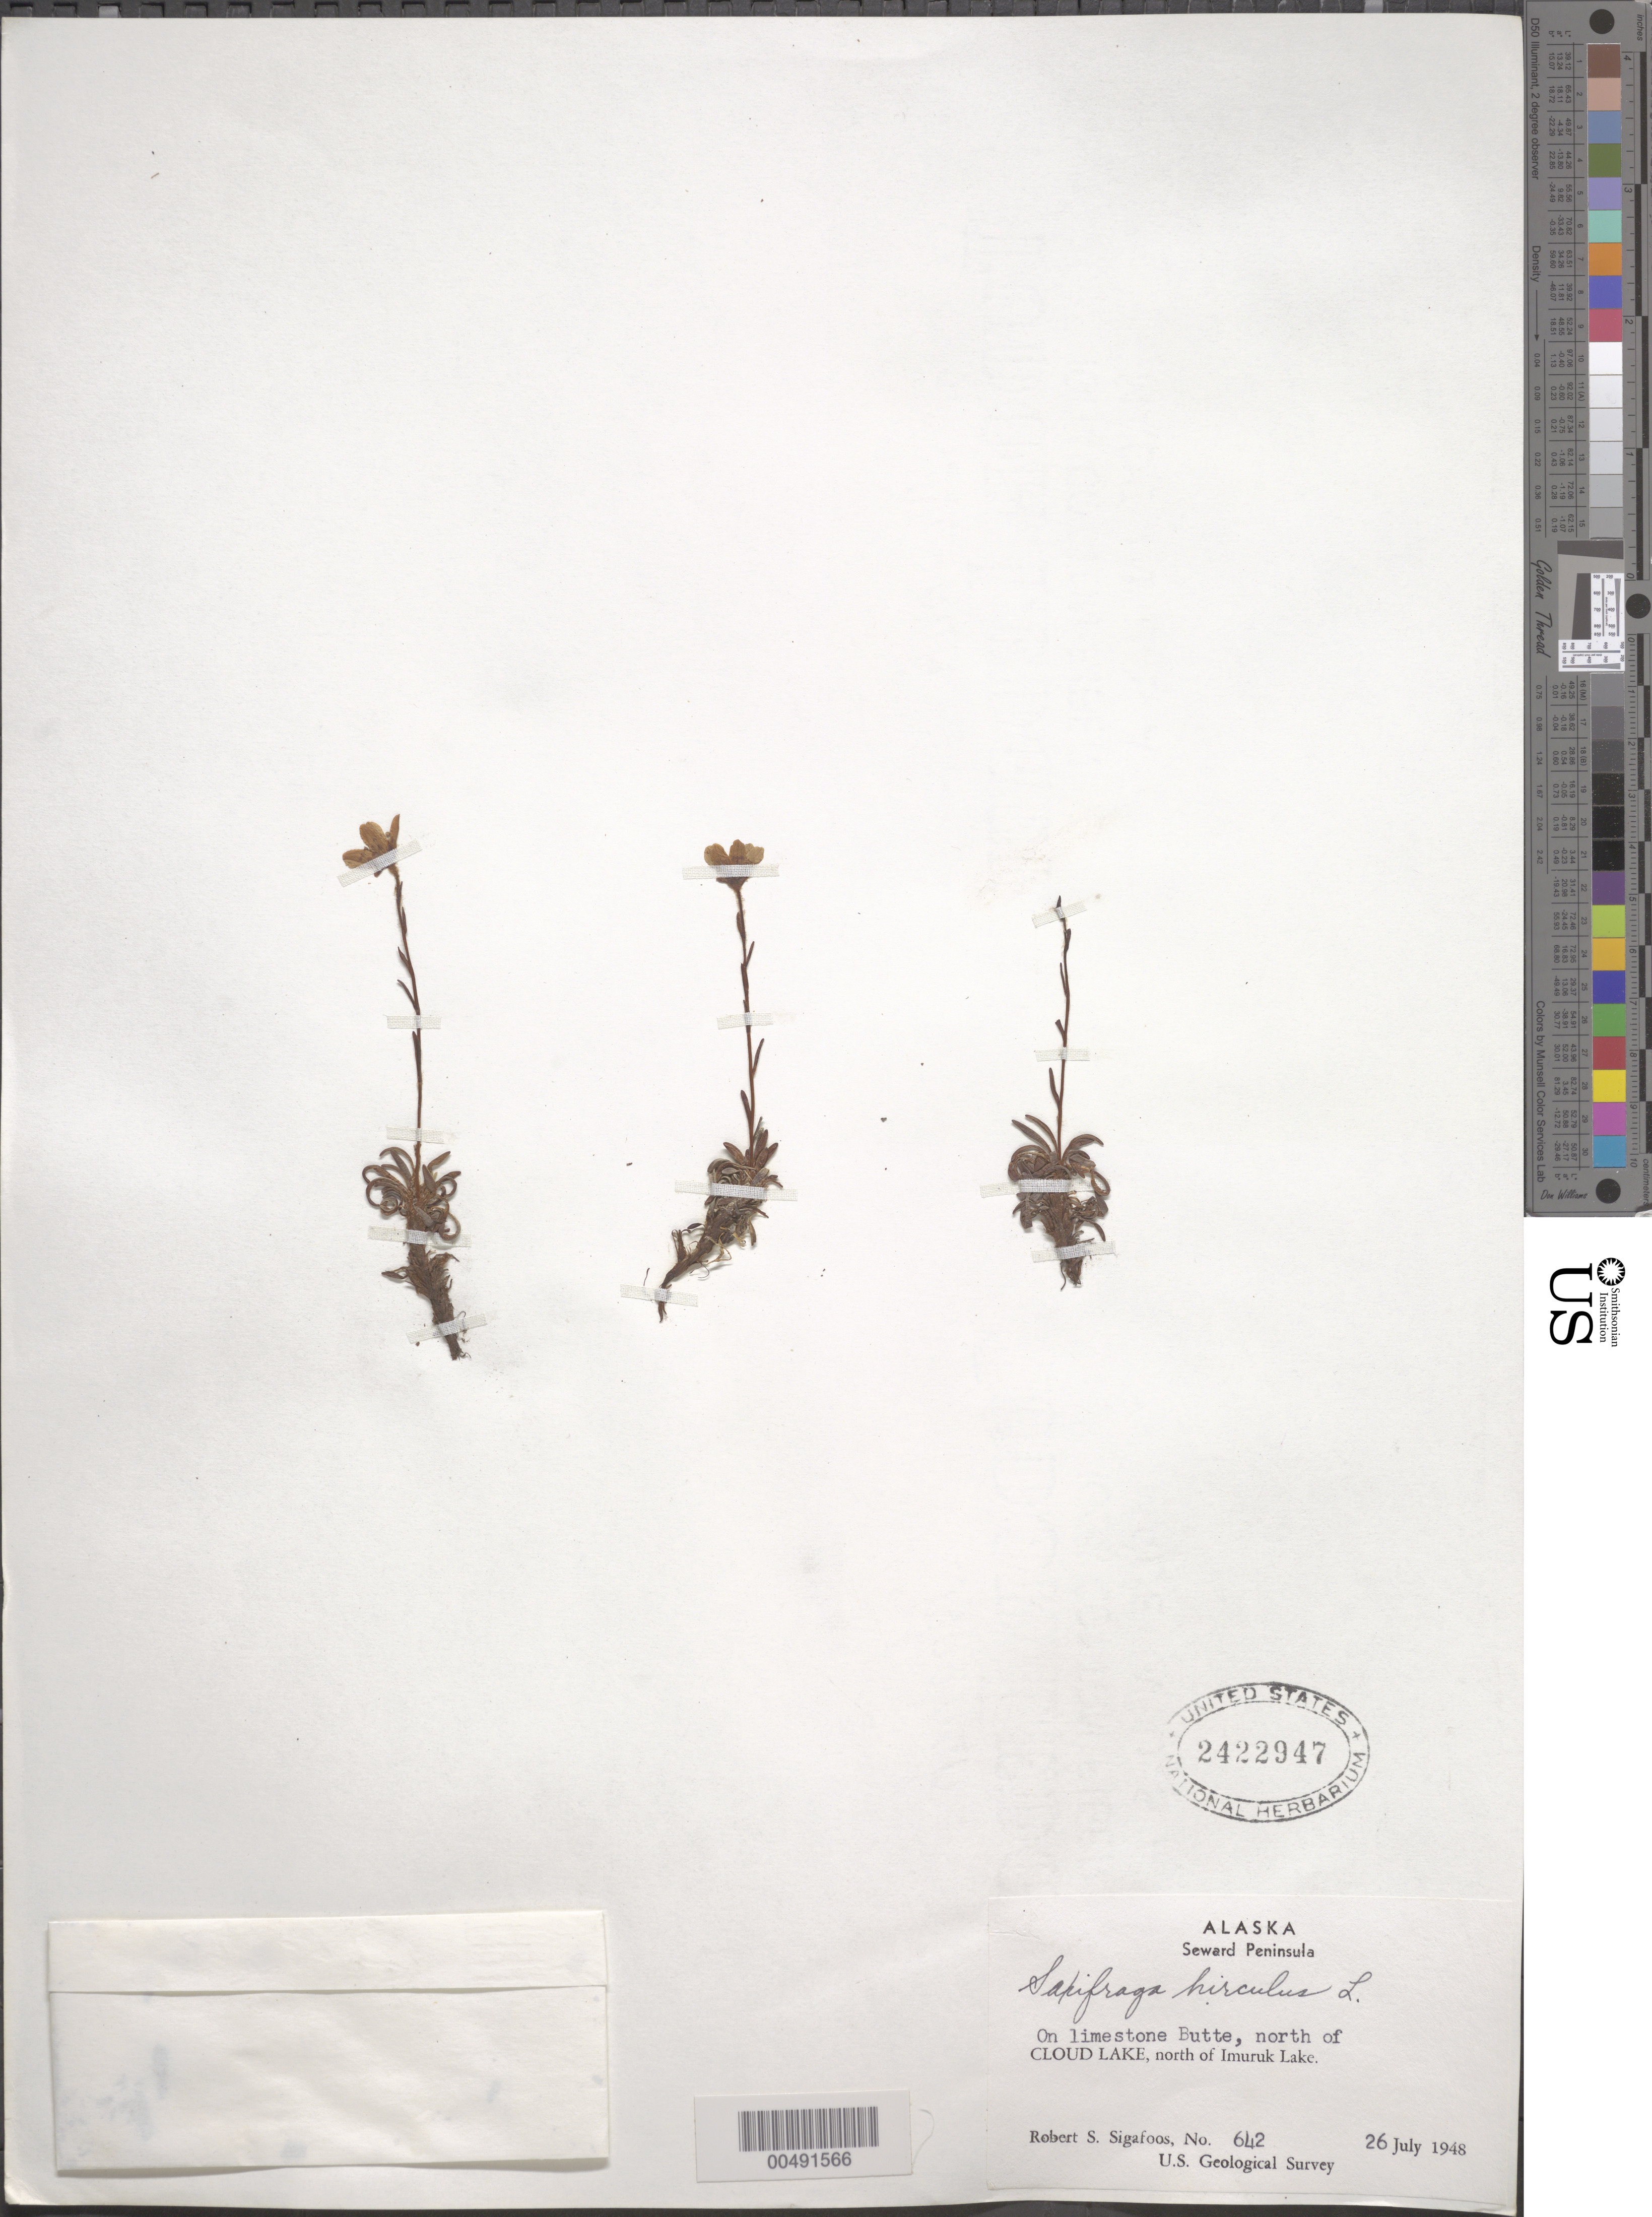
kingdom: Plantae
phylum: Tracheophyta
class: Magnoliopsida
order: Saxifragales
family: Saxifragaceae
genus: Saxifraga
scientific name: Saxifraga hirculus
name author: L.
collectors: R. Sigafoos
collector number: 642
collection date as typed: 26 Jul 1948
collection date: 1948-07-26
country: United States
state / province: Alaska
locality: Seward Peninsula, north of Cloud Lake, north of Imuruk Lake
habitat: on limestone butte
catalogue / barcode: US 2422947